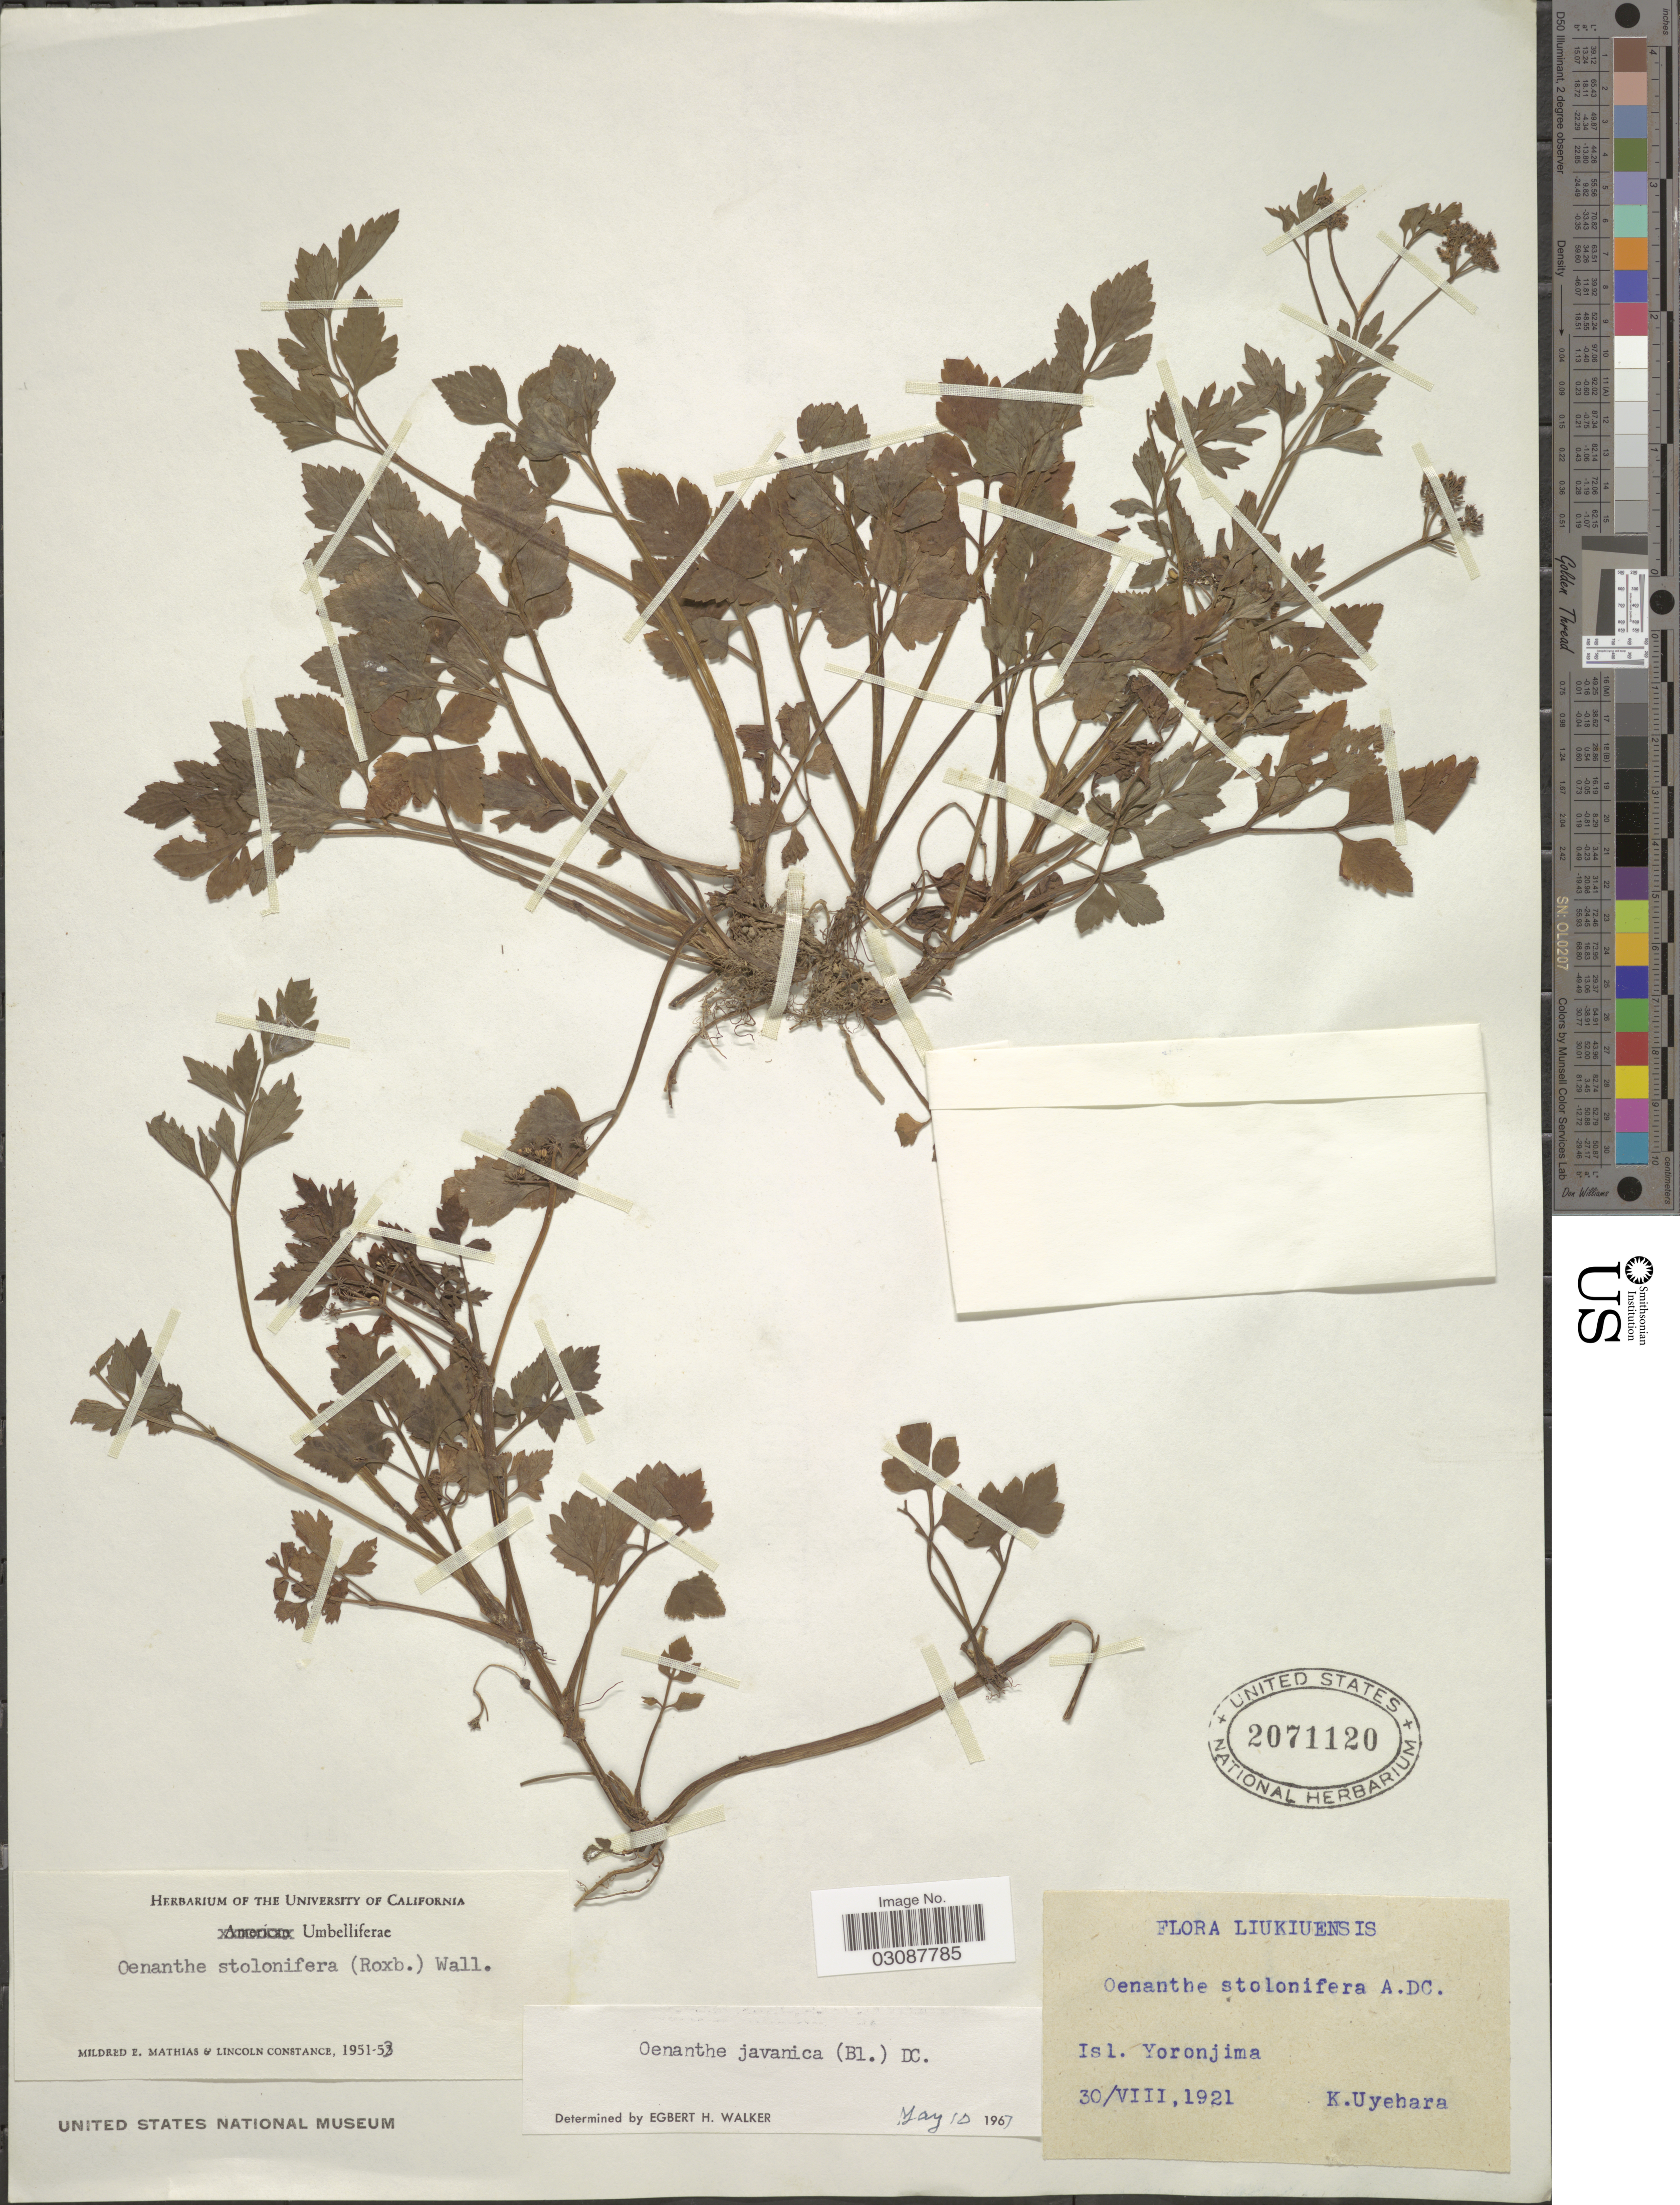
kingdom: Plantae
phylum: Tracheophyta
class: Magnoliopsida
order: Apiales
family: Apiaceae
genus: Oenanthe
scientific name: Oenanthe javanica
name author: (Blume) DC.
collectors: K. Uyehara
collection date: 1921-08-30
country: Japan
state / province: Okinawa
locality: Liukiuensis, Isl. Yoronjima.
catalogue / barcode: US 2071120